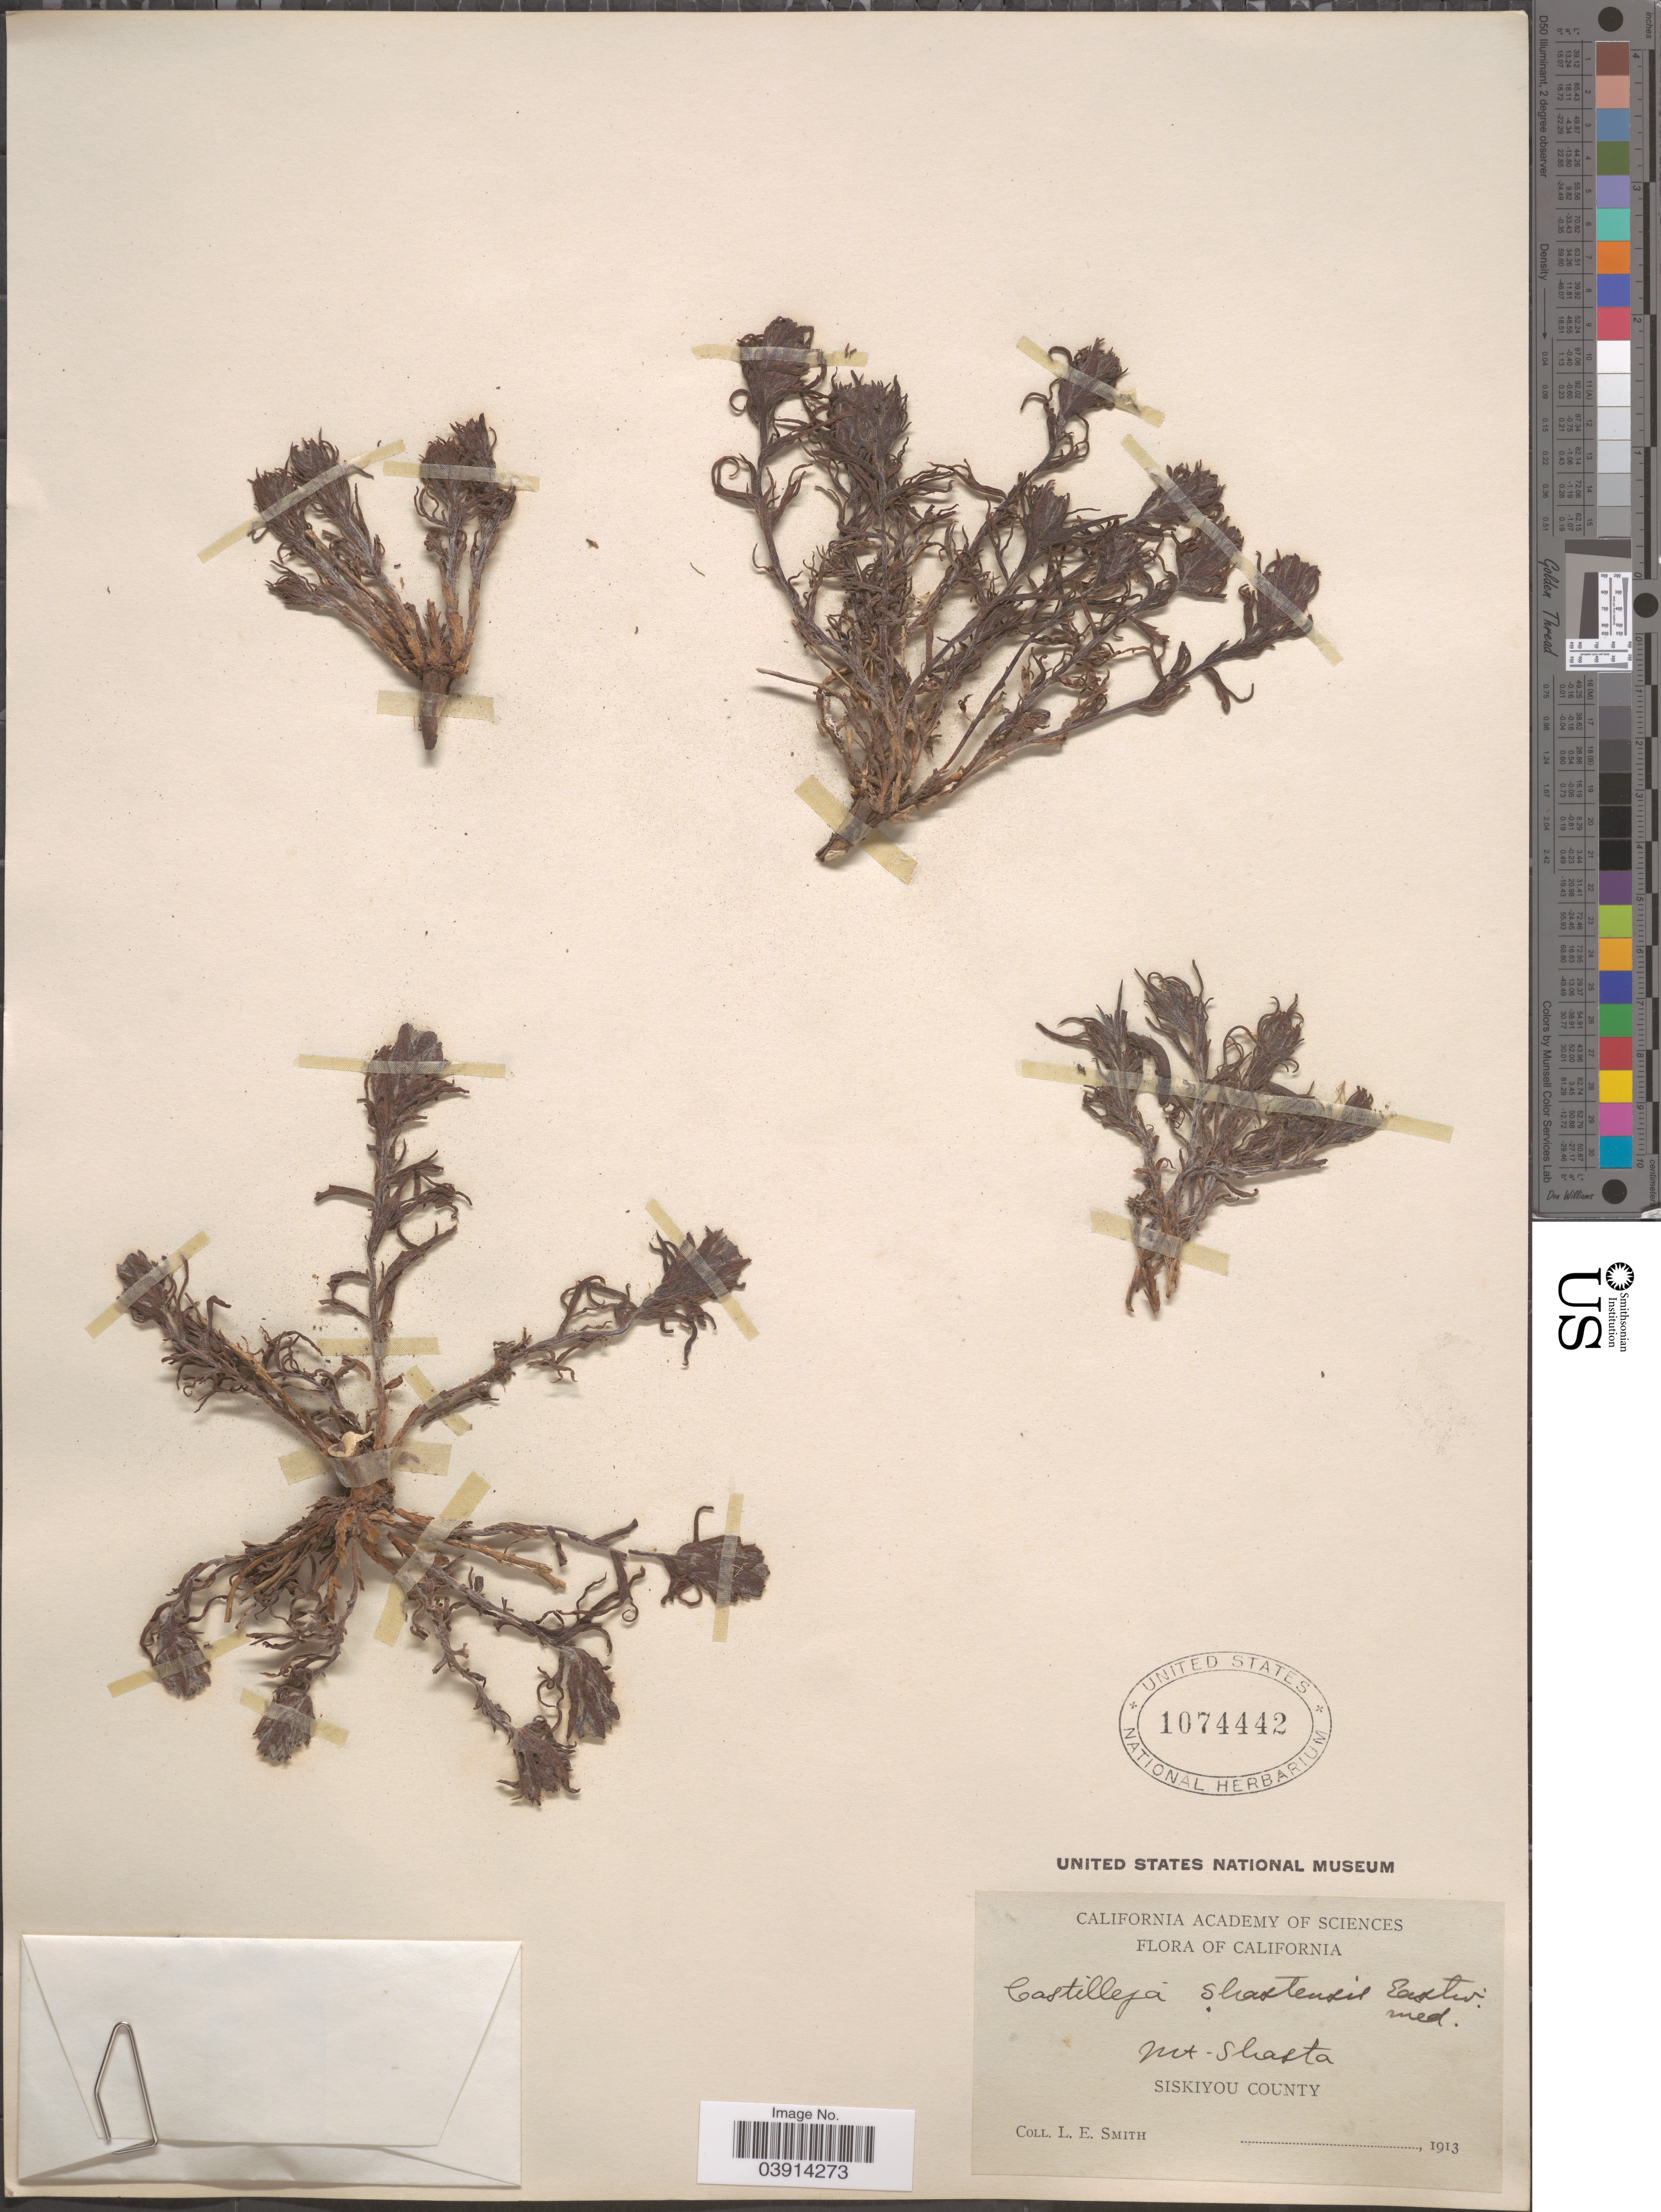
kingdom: Plantae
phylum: Tracheophyta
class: Magnoliopsida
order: Lamiales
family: Orobanchaceae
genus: Castilleja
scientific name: Castilleja shastense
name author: Eastw.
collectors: L. E. Smith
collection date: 1913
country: United States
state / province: California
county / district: Siskiyou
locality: Mt. Shasta. Siskiyou County.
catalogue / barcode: US 1074442